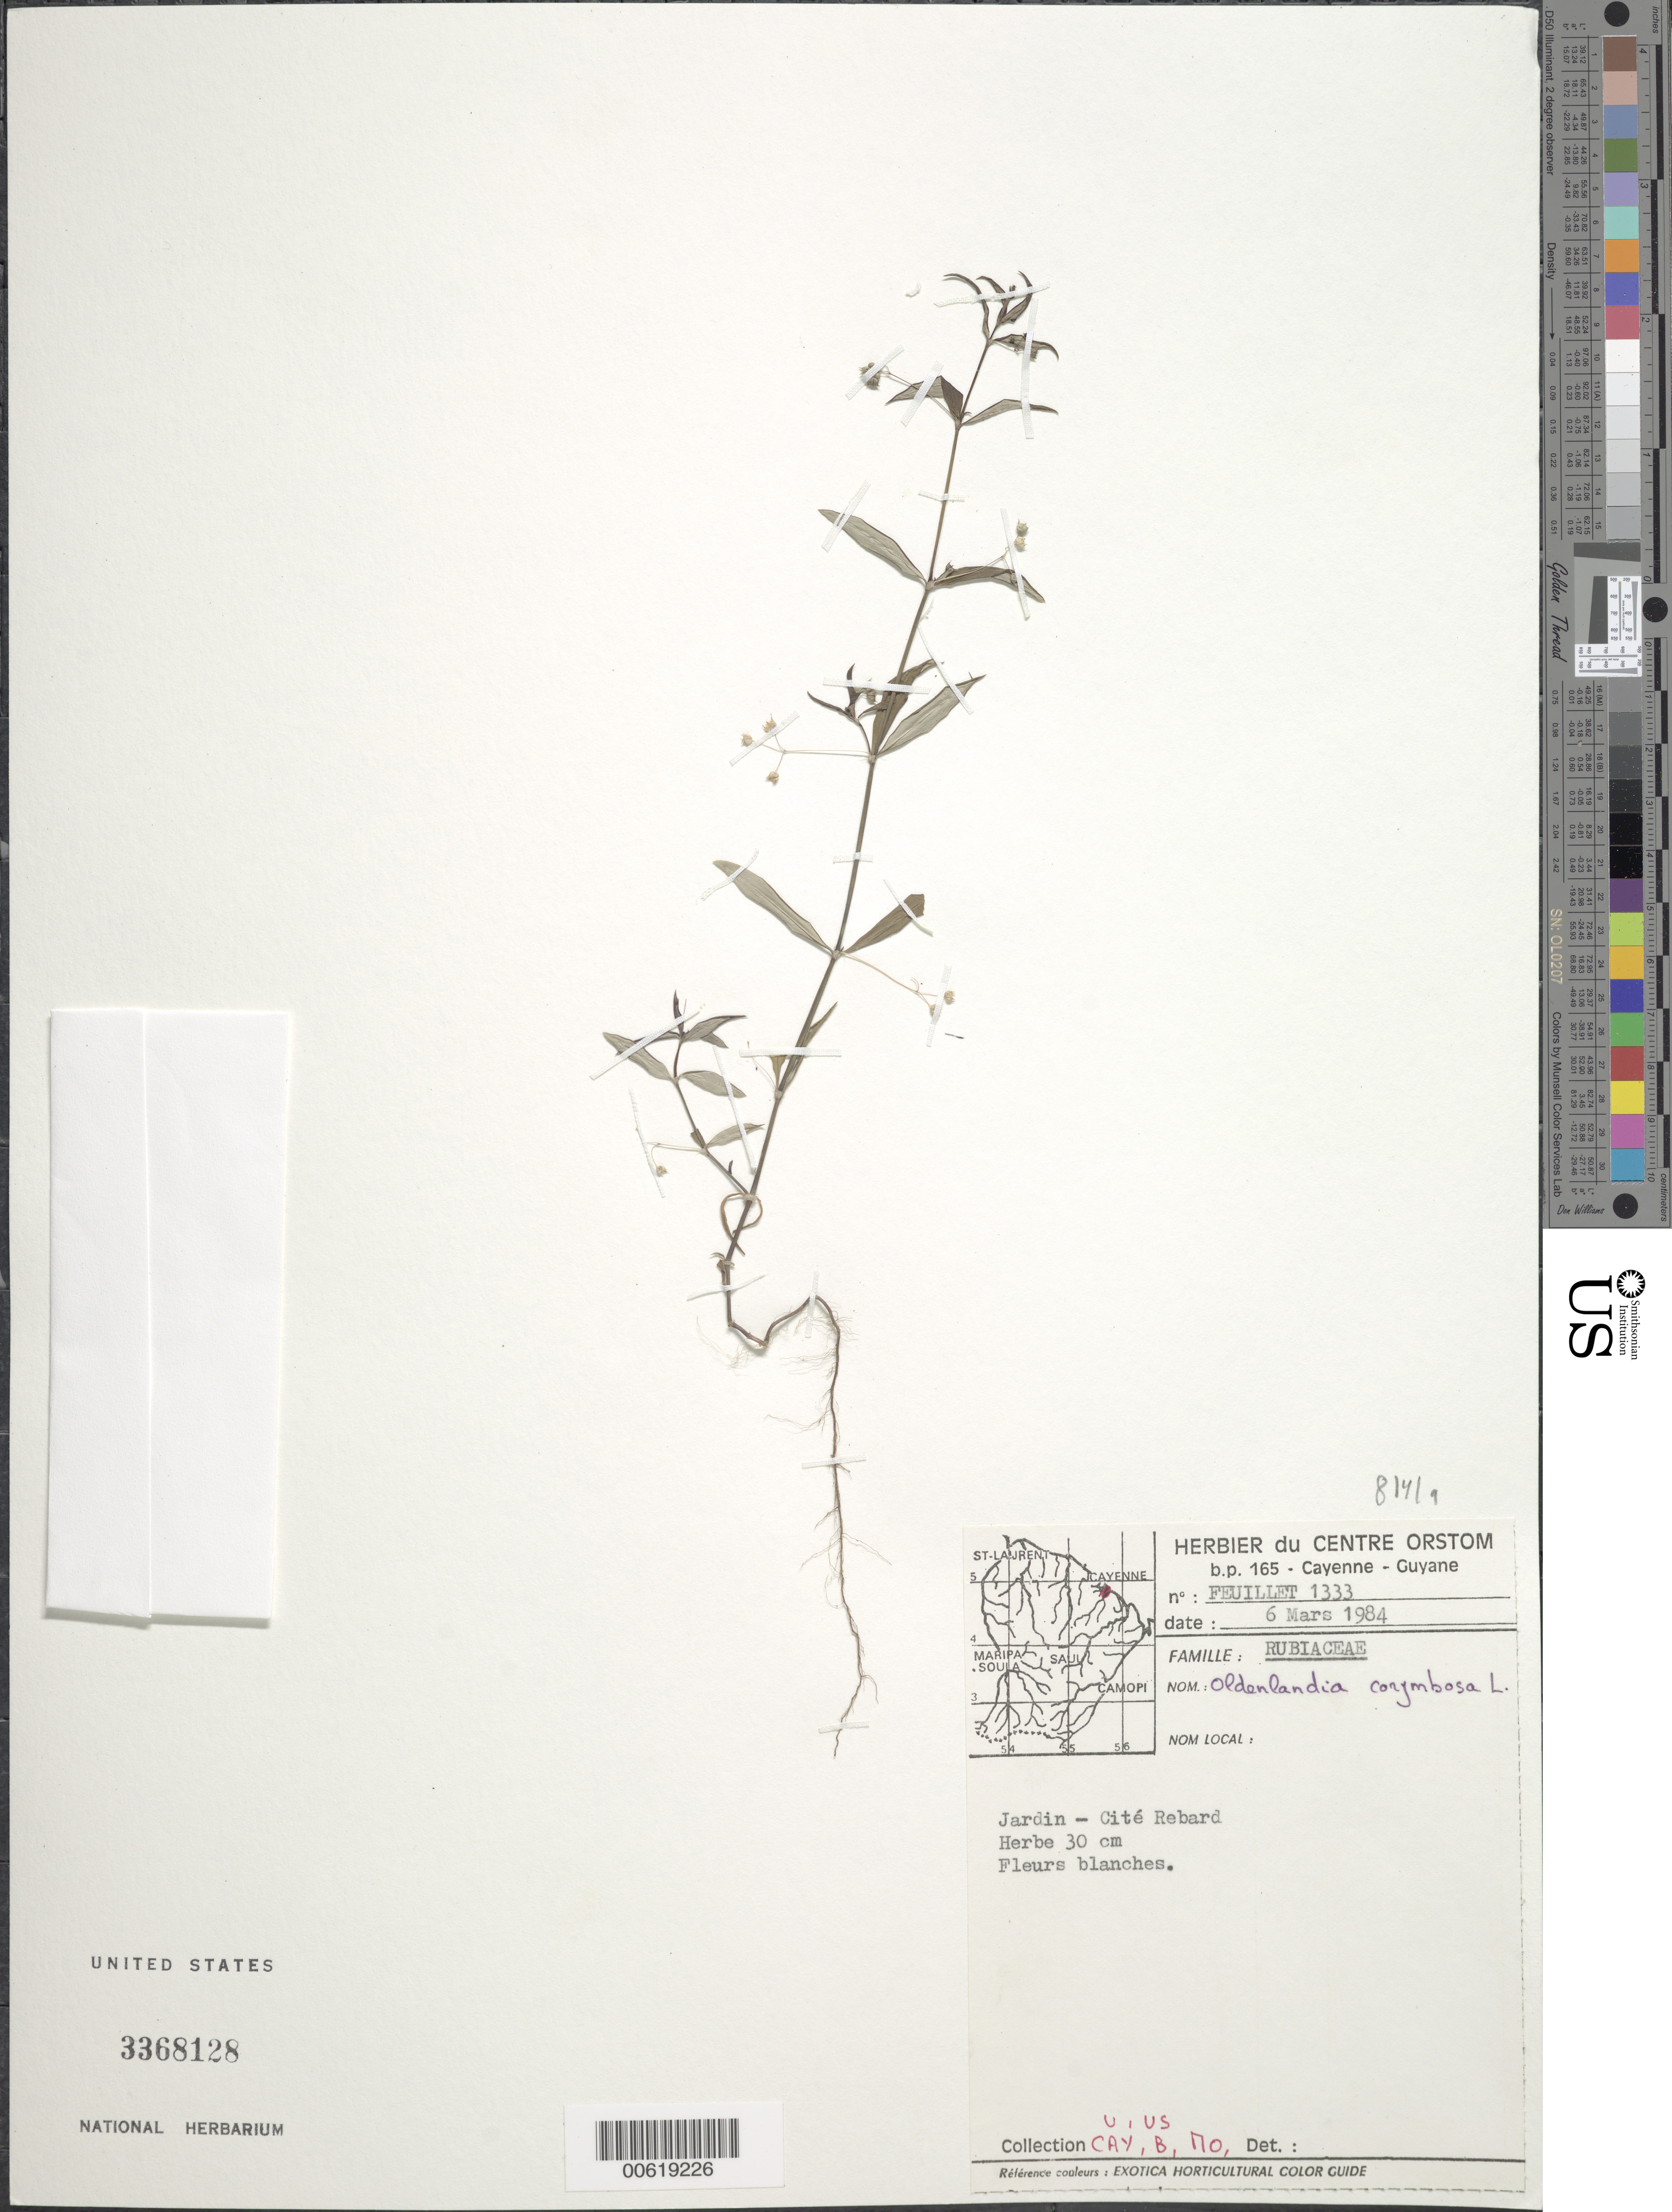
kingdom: Plantae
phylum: Tracheophyta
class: Magnoliopsida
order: Gentianales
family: Rubiaceae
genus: Oldenlandia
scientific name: Oldenlandia corymbosa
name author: L.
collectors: C. Feuillet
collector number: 1333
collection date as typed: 6-Mar-84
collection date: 1984-03-06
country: French Guiana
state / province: Cayenne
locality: Cayenne, Cité Rebard, Jardin ORSTOM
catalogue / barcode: US 3368128